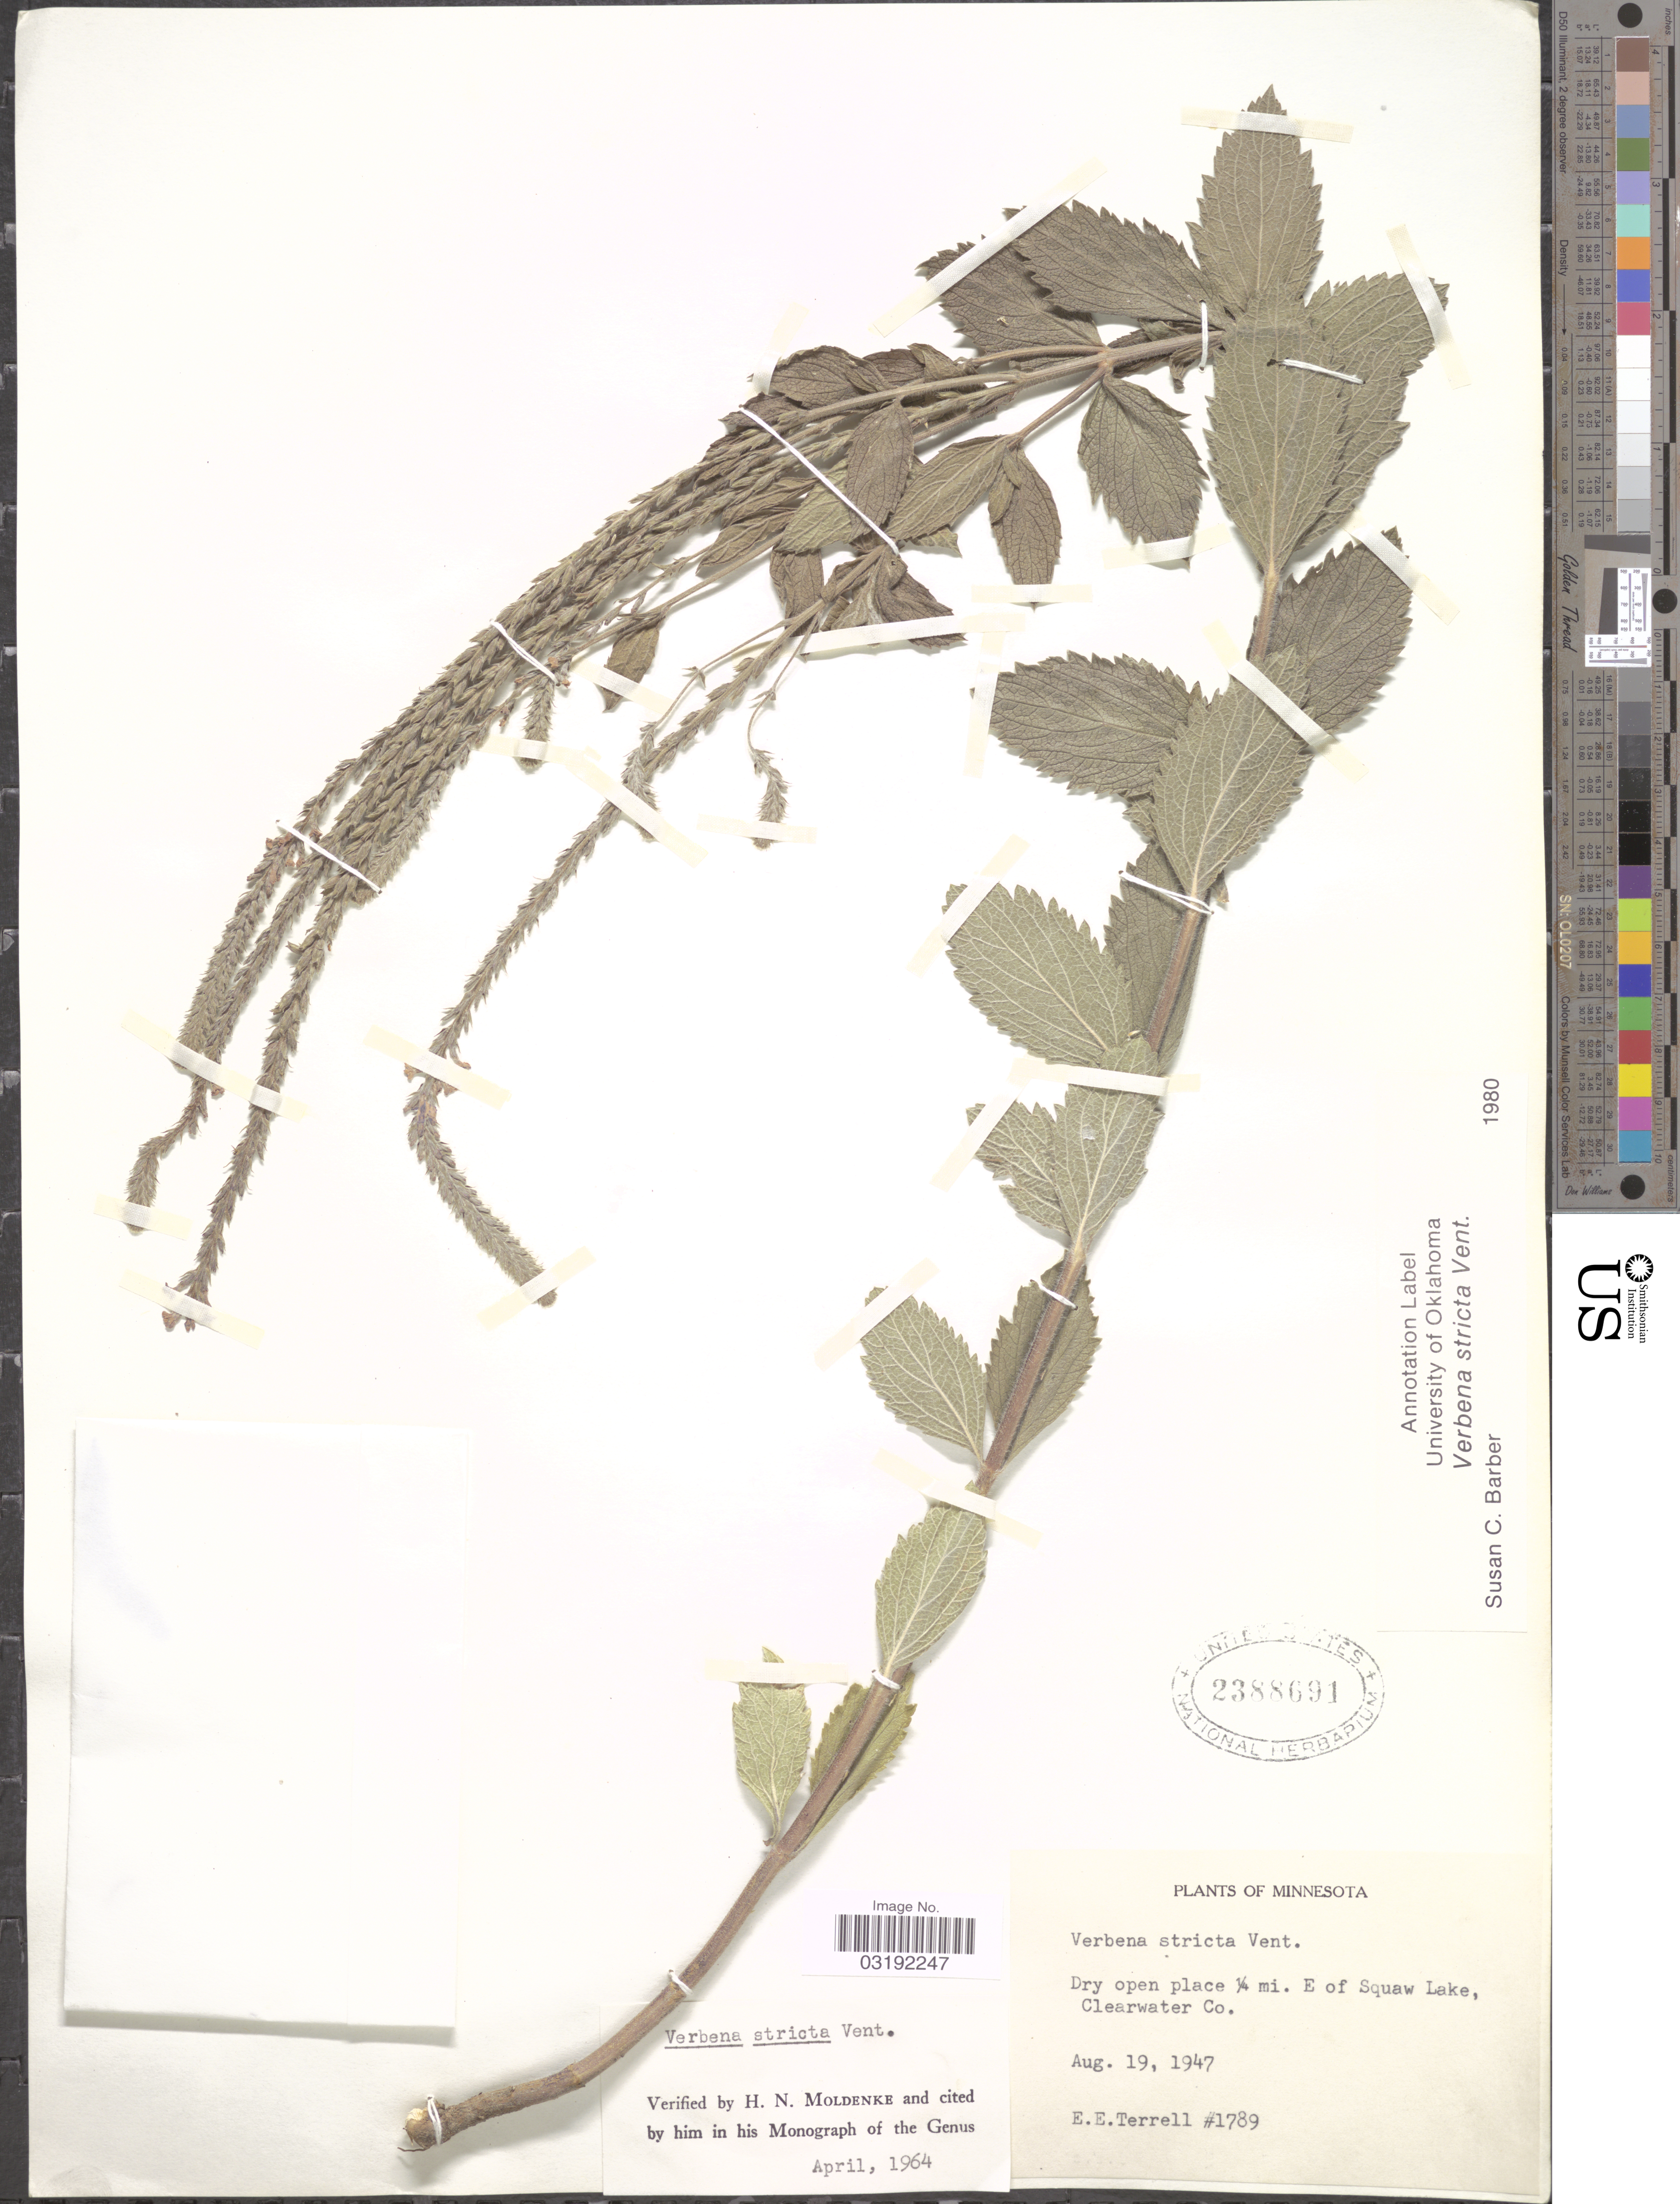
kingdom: Plantae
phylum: Tracheophyta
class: Magnoliopsida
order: Lamiales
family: Verbenaceae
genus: Verbena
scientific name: Verbena stricta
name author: Vent.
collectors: E. E. Terrell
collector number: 1789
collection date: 1947-08-19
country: United States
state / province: Minnesota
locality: Dry open place ¼ mi. E of Squaw Lake, Clearwater Co.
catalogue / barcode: US 2388691